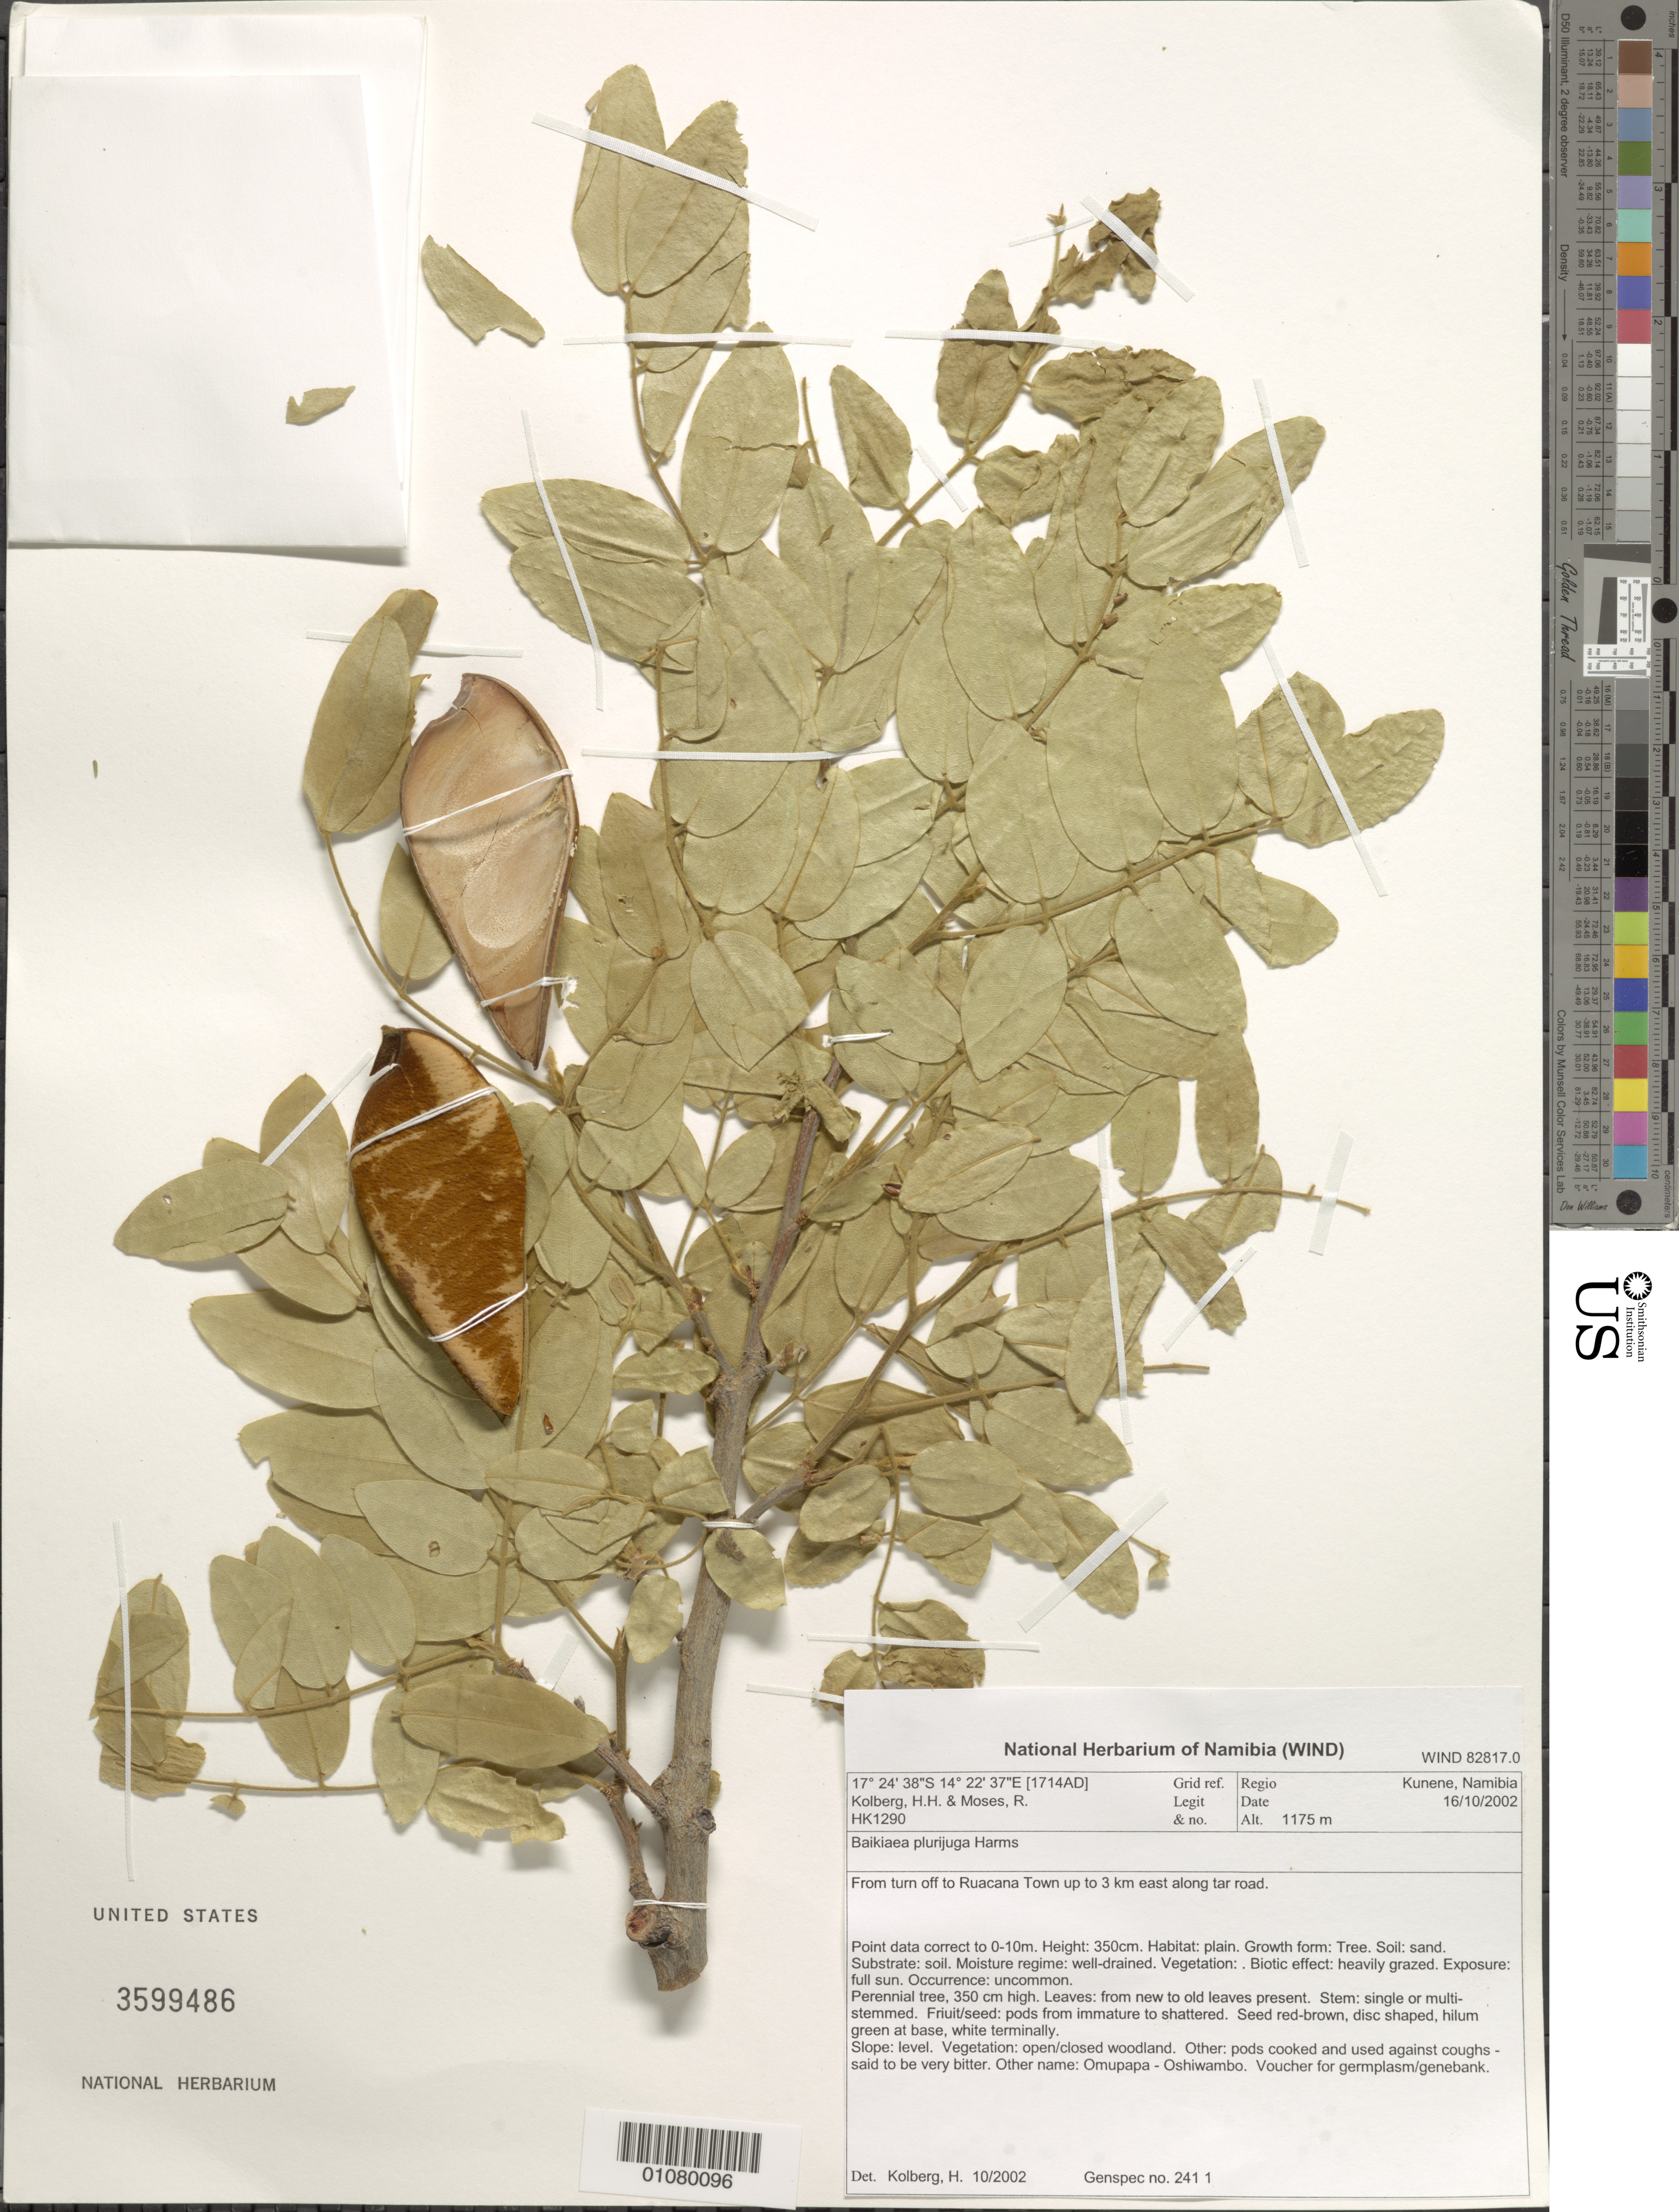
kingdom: Plantae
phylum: Tracheophyta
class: Magnoliopsida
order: Fabales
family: Fabaceae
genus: Baikiaea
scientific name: Baikiaea plurijuga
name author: Harms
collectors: H. H. Kolberg & R. Moses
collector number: HK 1290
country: Namibia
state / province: Kunene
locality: From turn off to Ruacana Town E along tar road.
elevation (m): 1175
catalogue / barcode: US 3599486